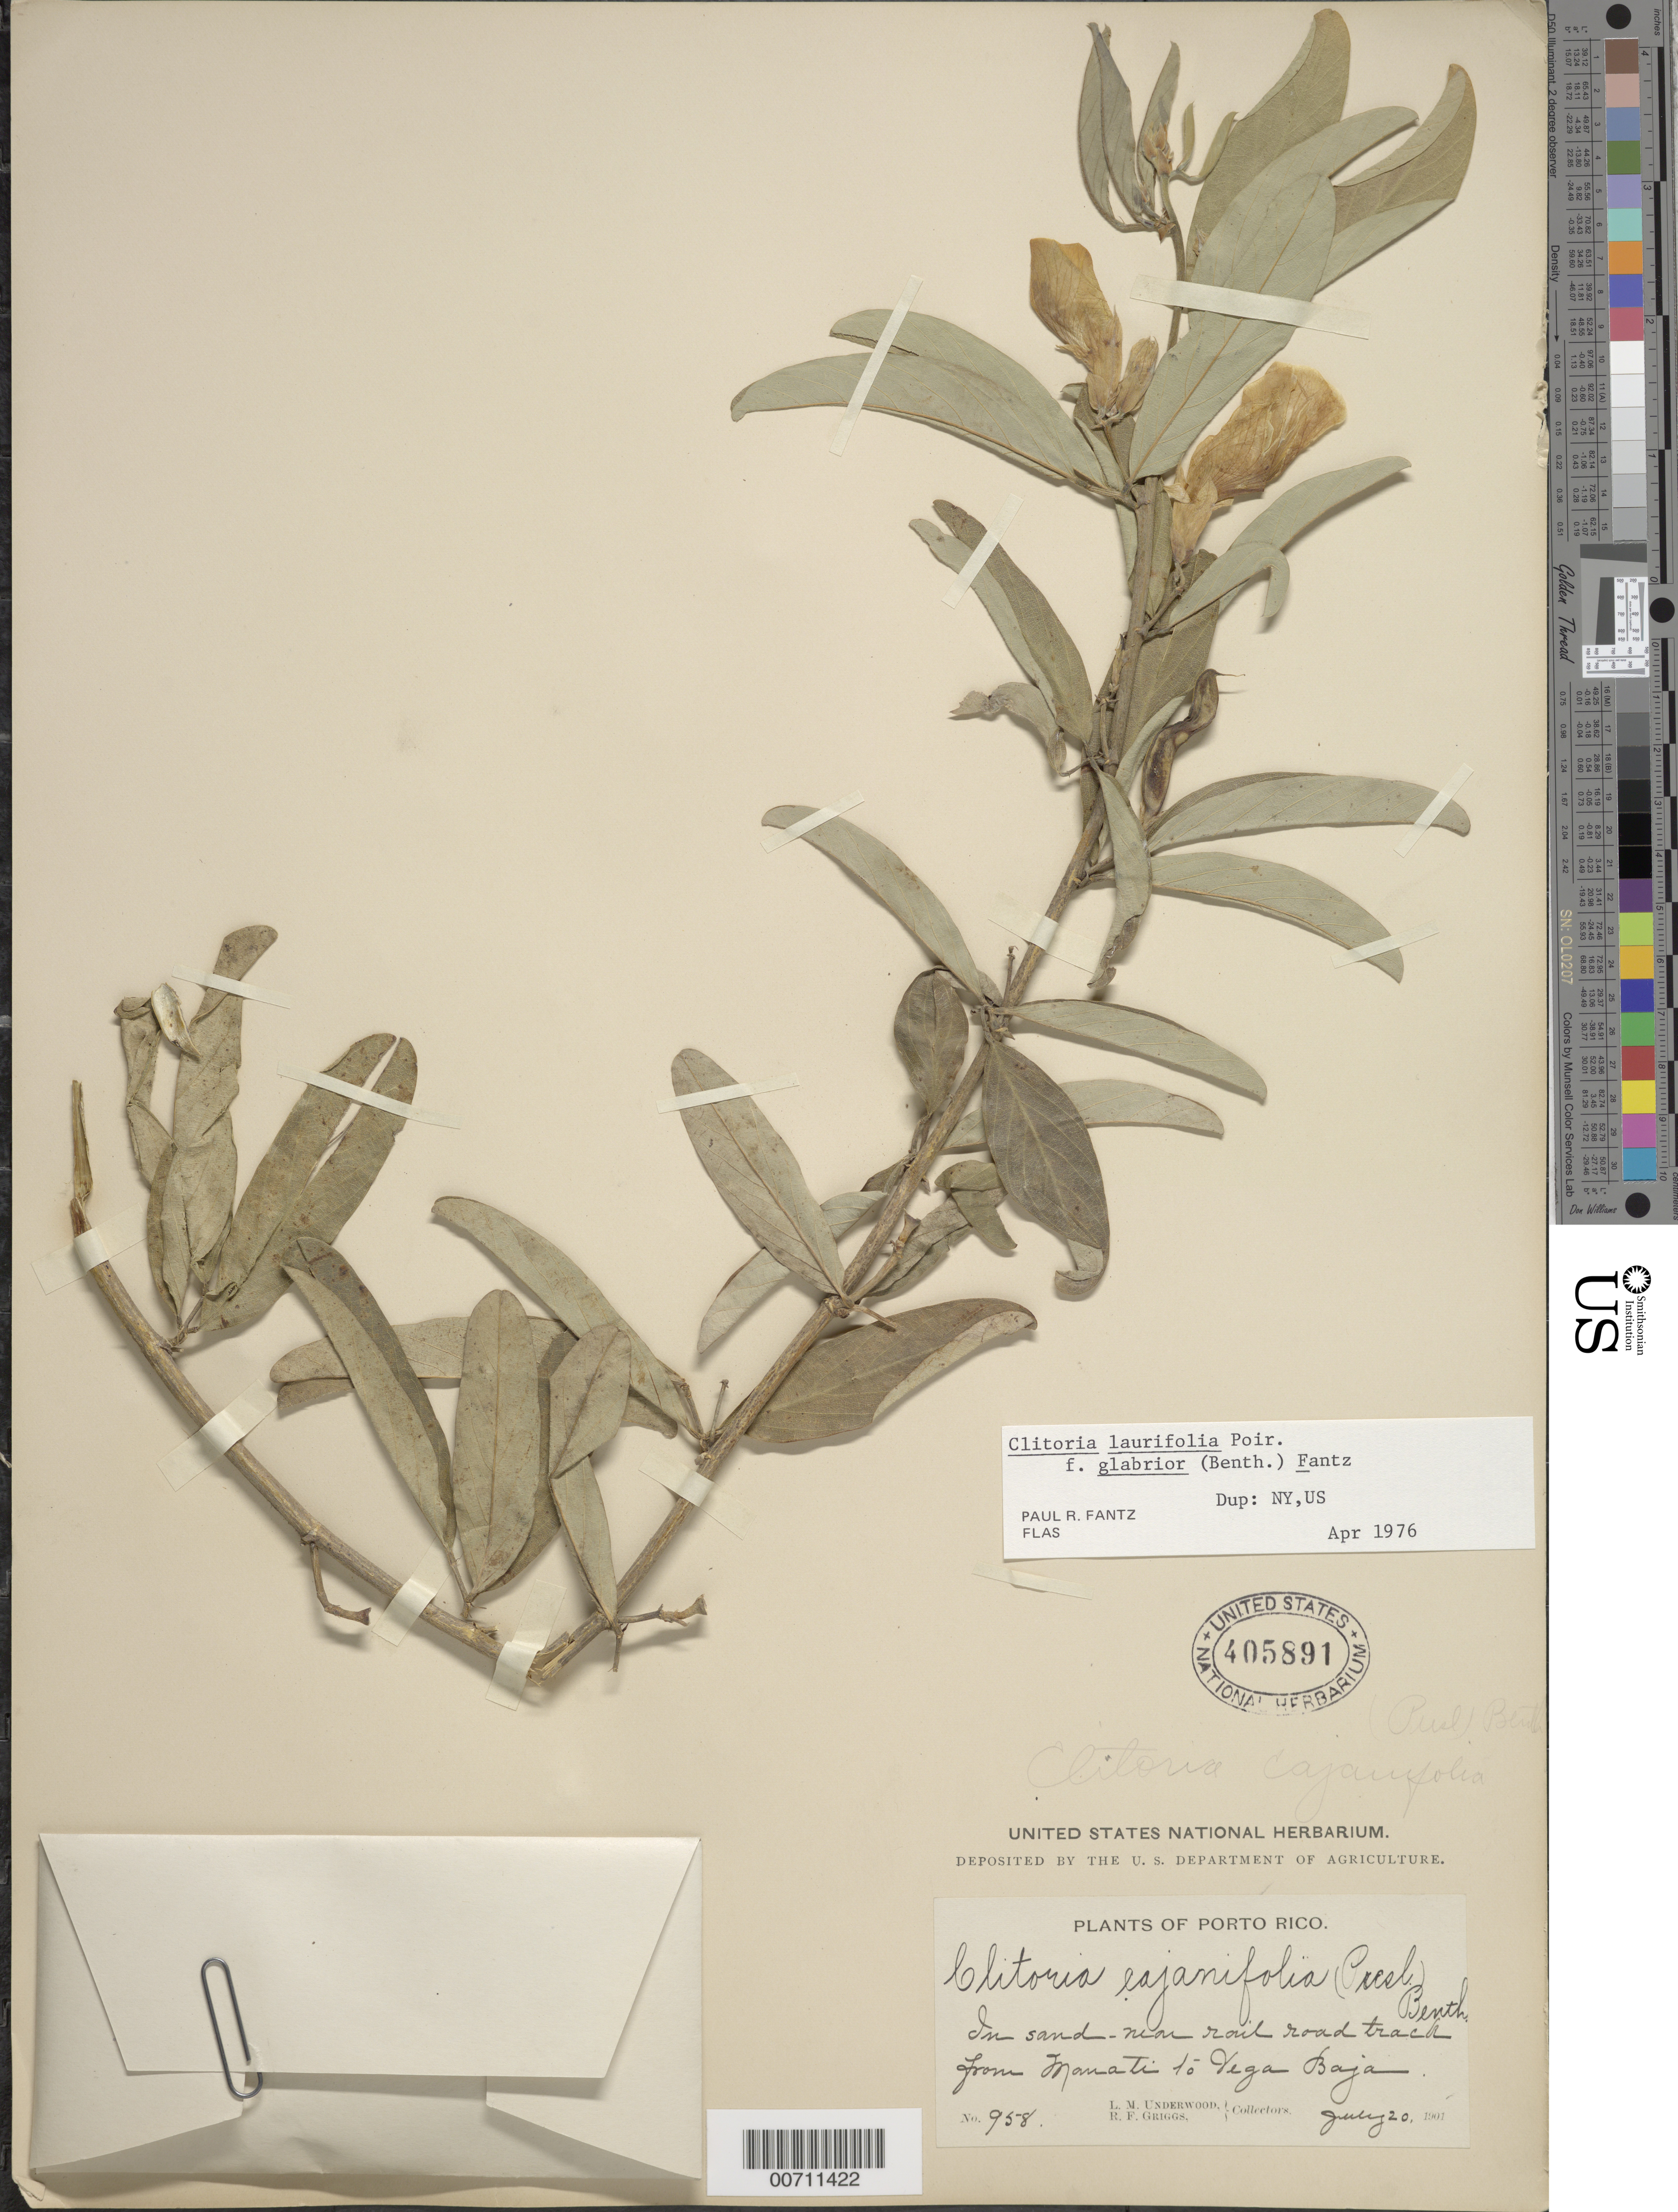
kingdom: Plantae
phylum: Tracheophyta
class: Magnoliopsida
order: Fabales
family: Fabaceae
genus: Clitoria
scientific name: Clitoria laurifolia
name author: Poir.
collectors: L. M. Underwood & R. F. Griggs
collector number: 958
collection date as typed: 20 Jul 1901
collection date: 1901-07-20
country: Puerto Rico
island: Greater Antilles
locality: Manati to Vega Baja, near Railroad track from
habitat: In sand near railroad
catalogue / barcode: US 405891